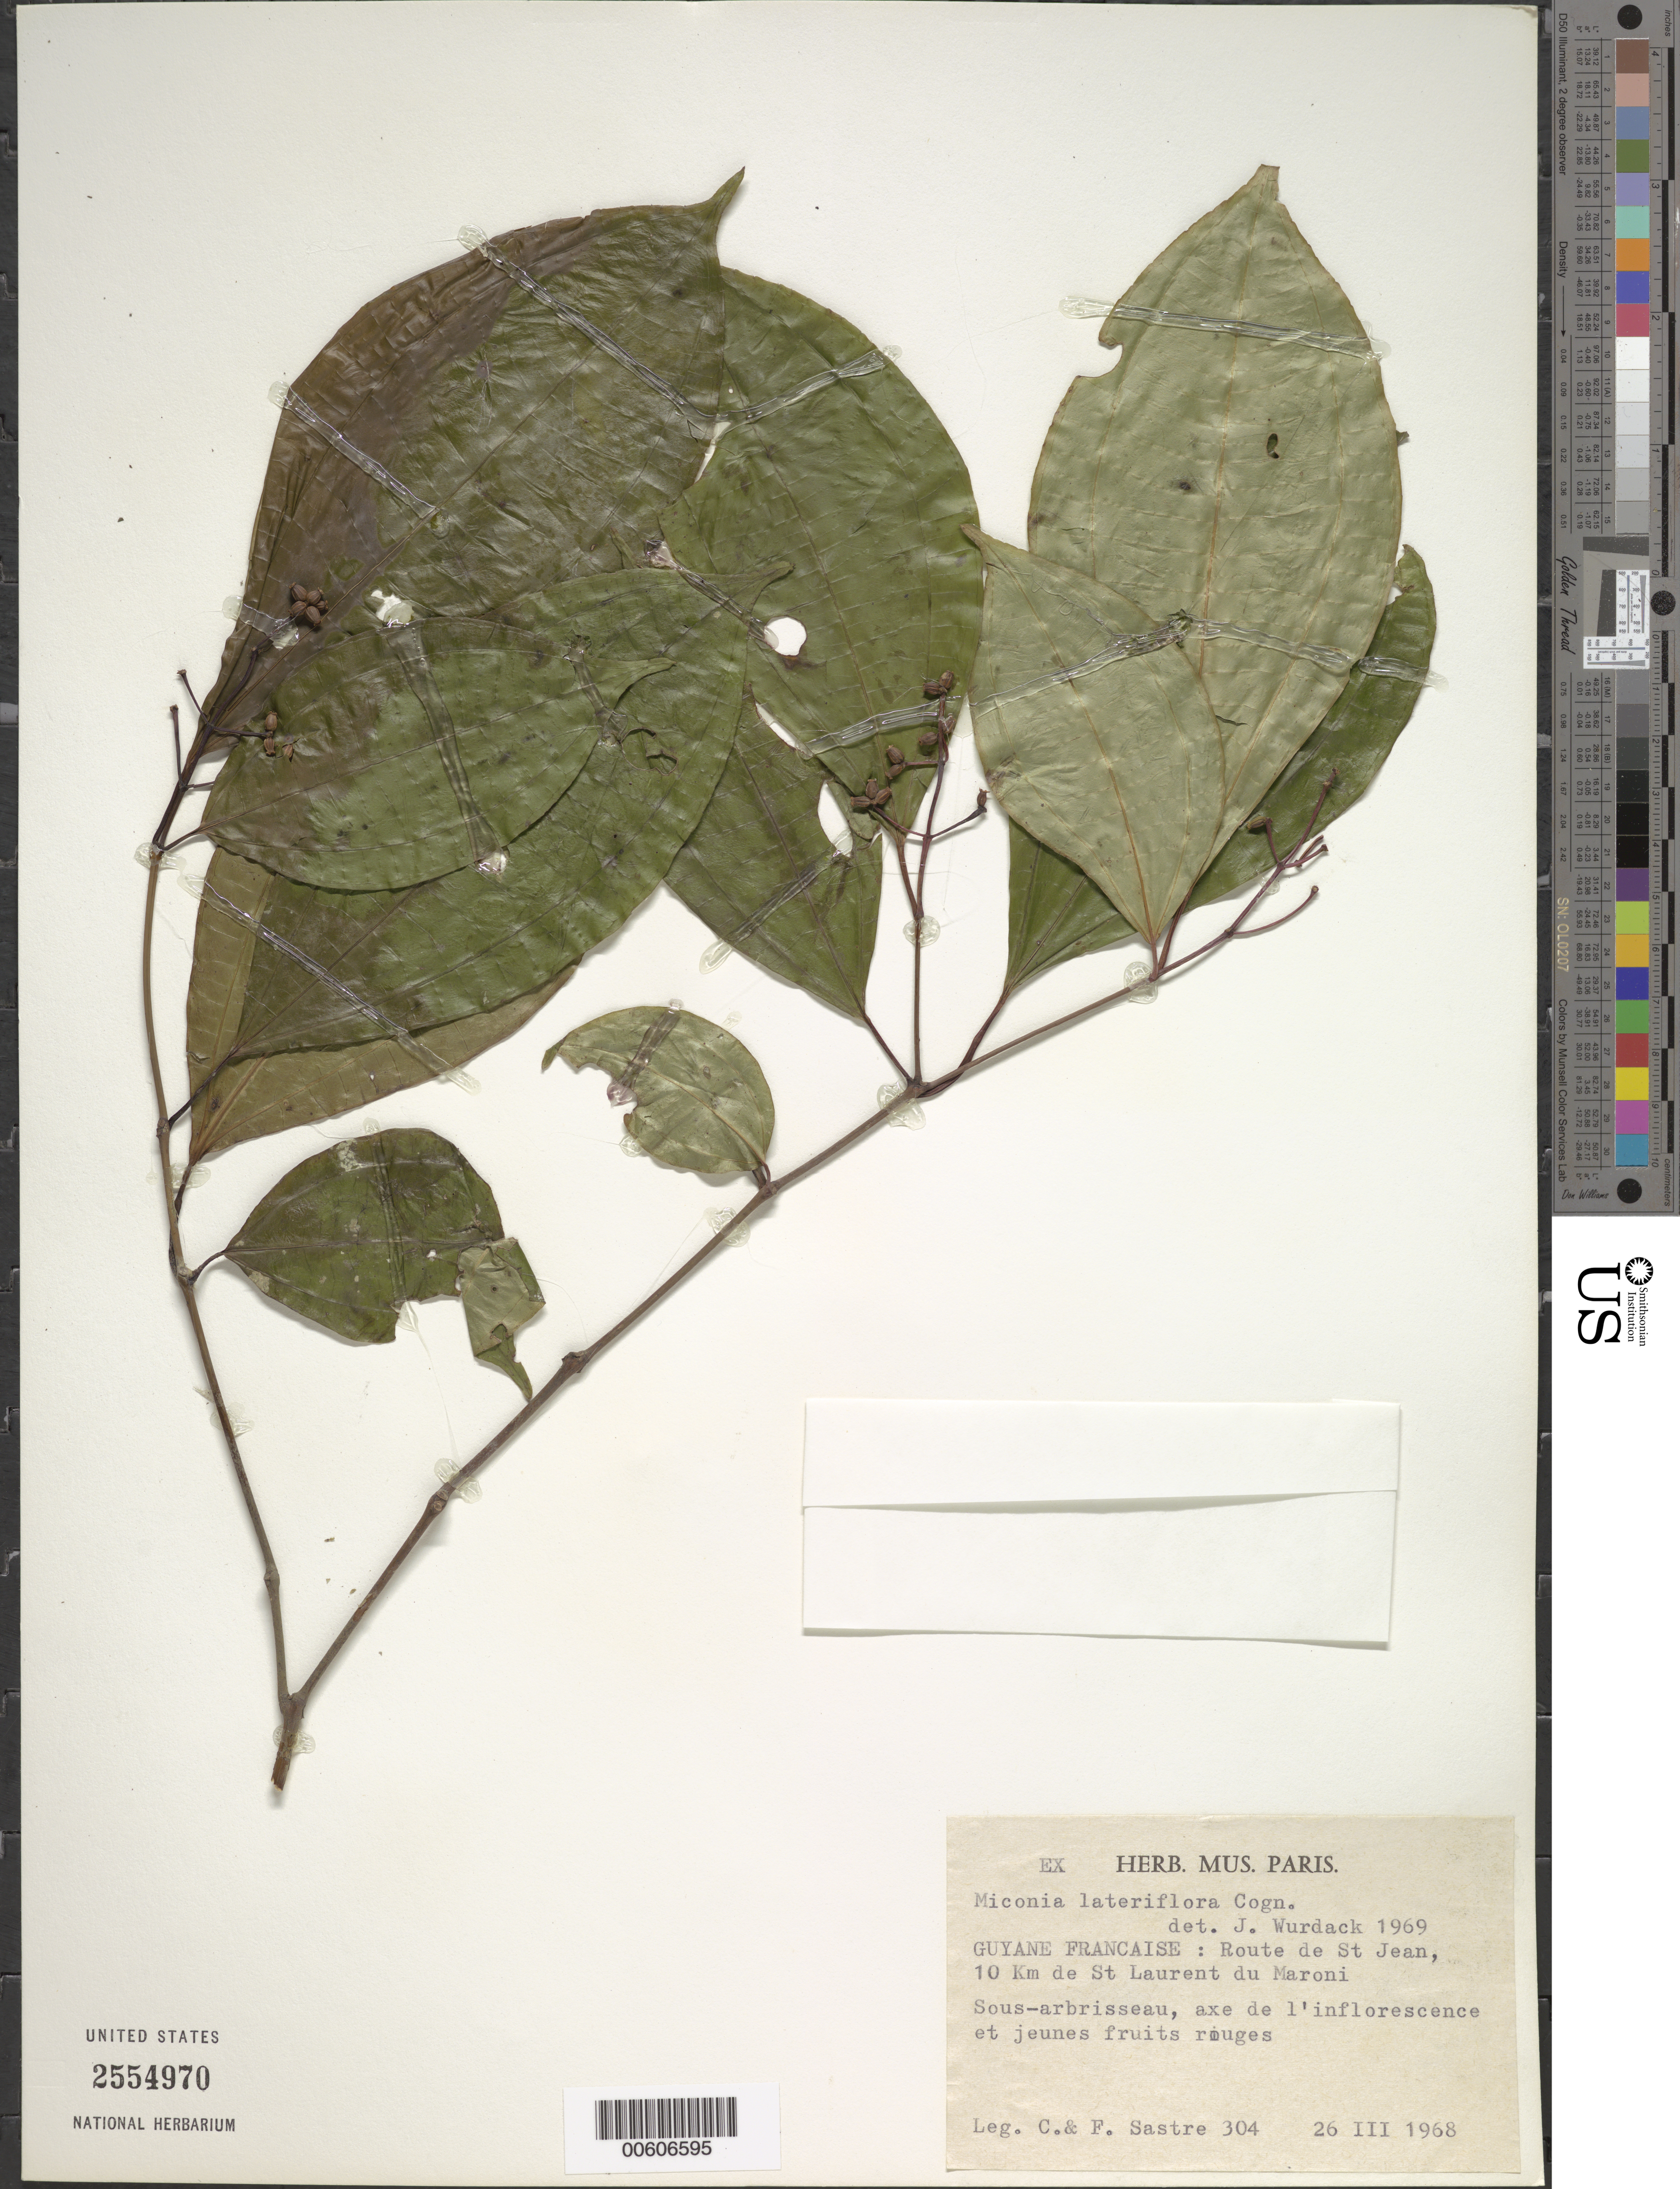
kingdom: Plantae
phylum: Tracheophyta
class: Magnoliopsida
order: Myrtales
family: Melastomataceae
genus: Miconia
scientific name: Miconia lateriflora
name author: Cogn.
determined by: Wurdack, John J., (US), US (UNITED STATES)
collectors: C. H. L. Sastre & F. Sastre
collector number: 304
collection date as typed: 26-Mar-68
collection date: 1968-03-26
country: French Guiana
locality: Route de St. Jean, 10 km de St. Laurent du Maroni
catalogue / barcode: US 2554970